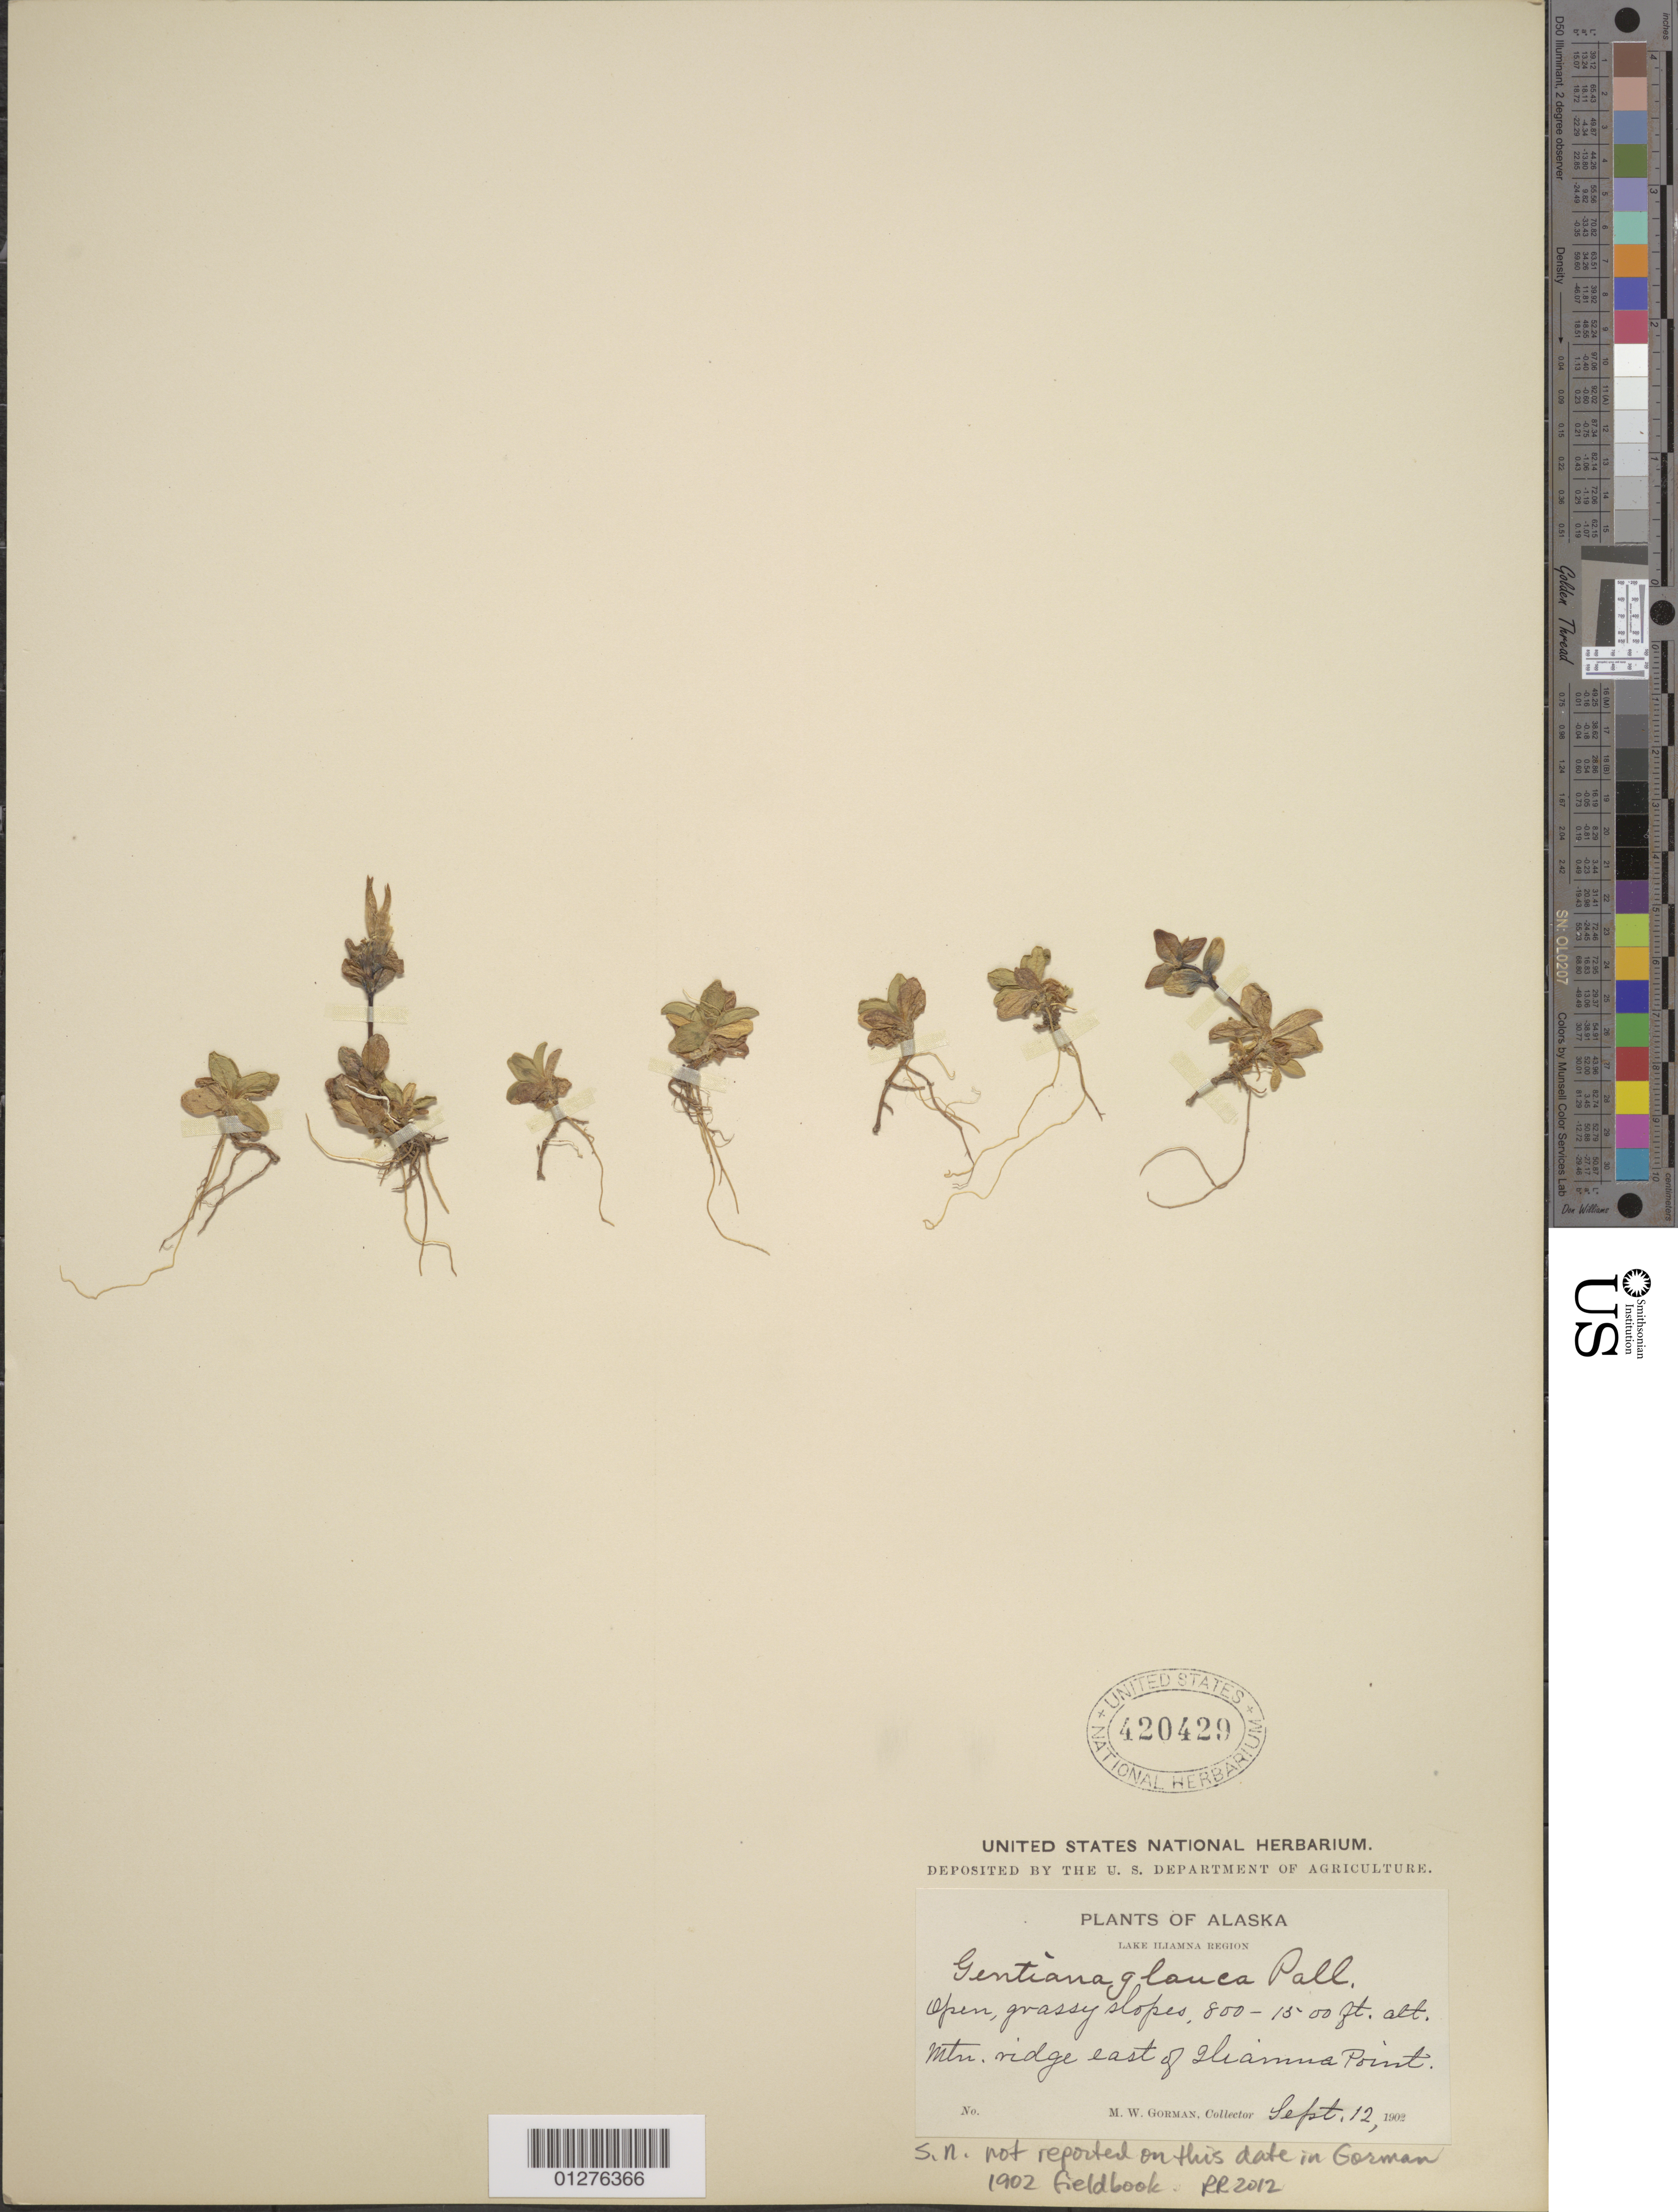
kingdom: Plantae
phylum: Tracheophyta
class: Magnoliopsida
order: Gentianales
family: Gentianaceae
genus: Gentiana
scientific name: Gentiana glauca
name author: Pall.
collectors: M. W. Gorman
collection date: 1902-09-12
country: United States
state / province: Alaska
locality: Lake Iliamna Region, Mts. Ridge, East of Iliamna Point.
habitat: Grassy slopes.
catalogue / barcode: US 420429